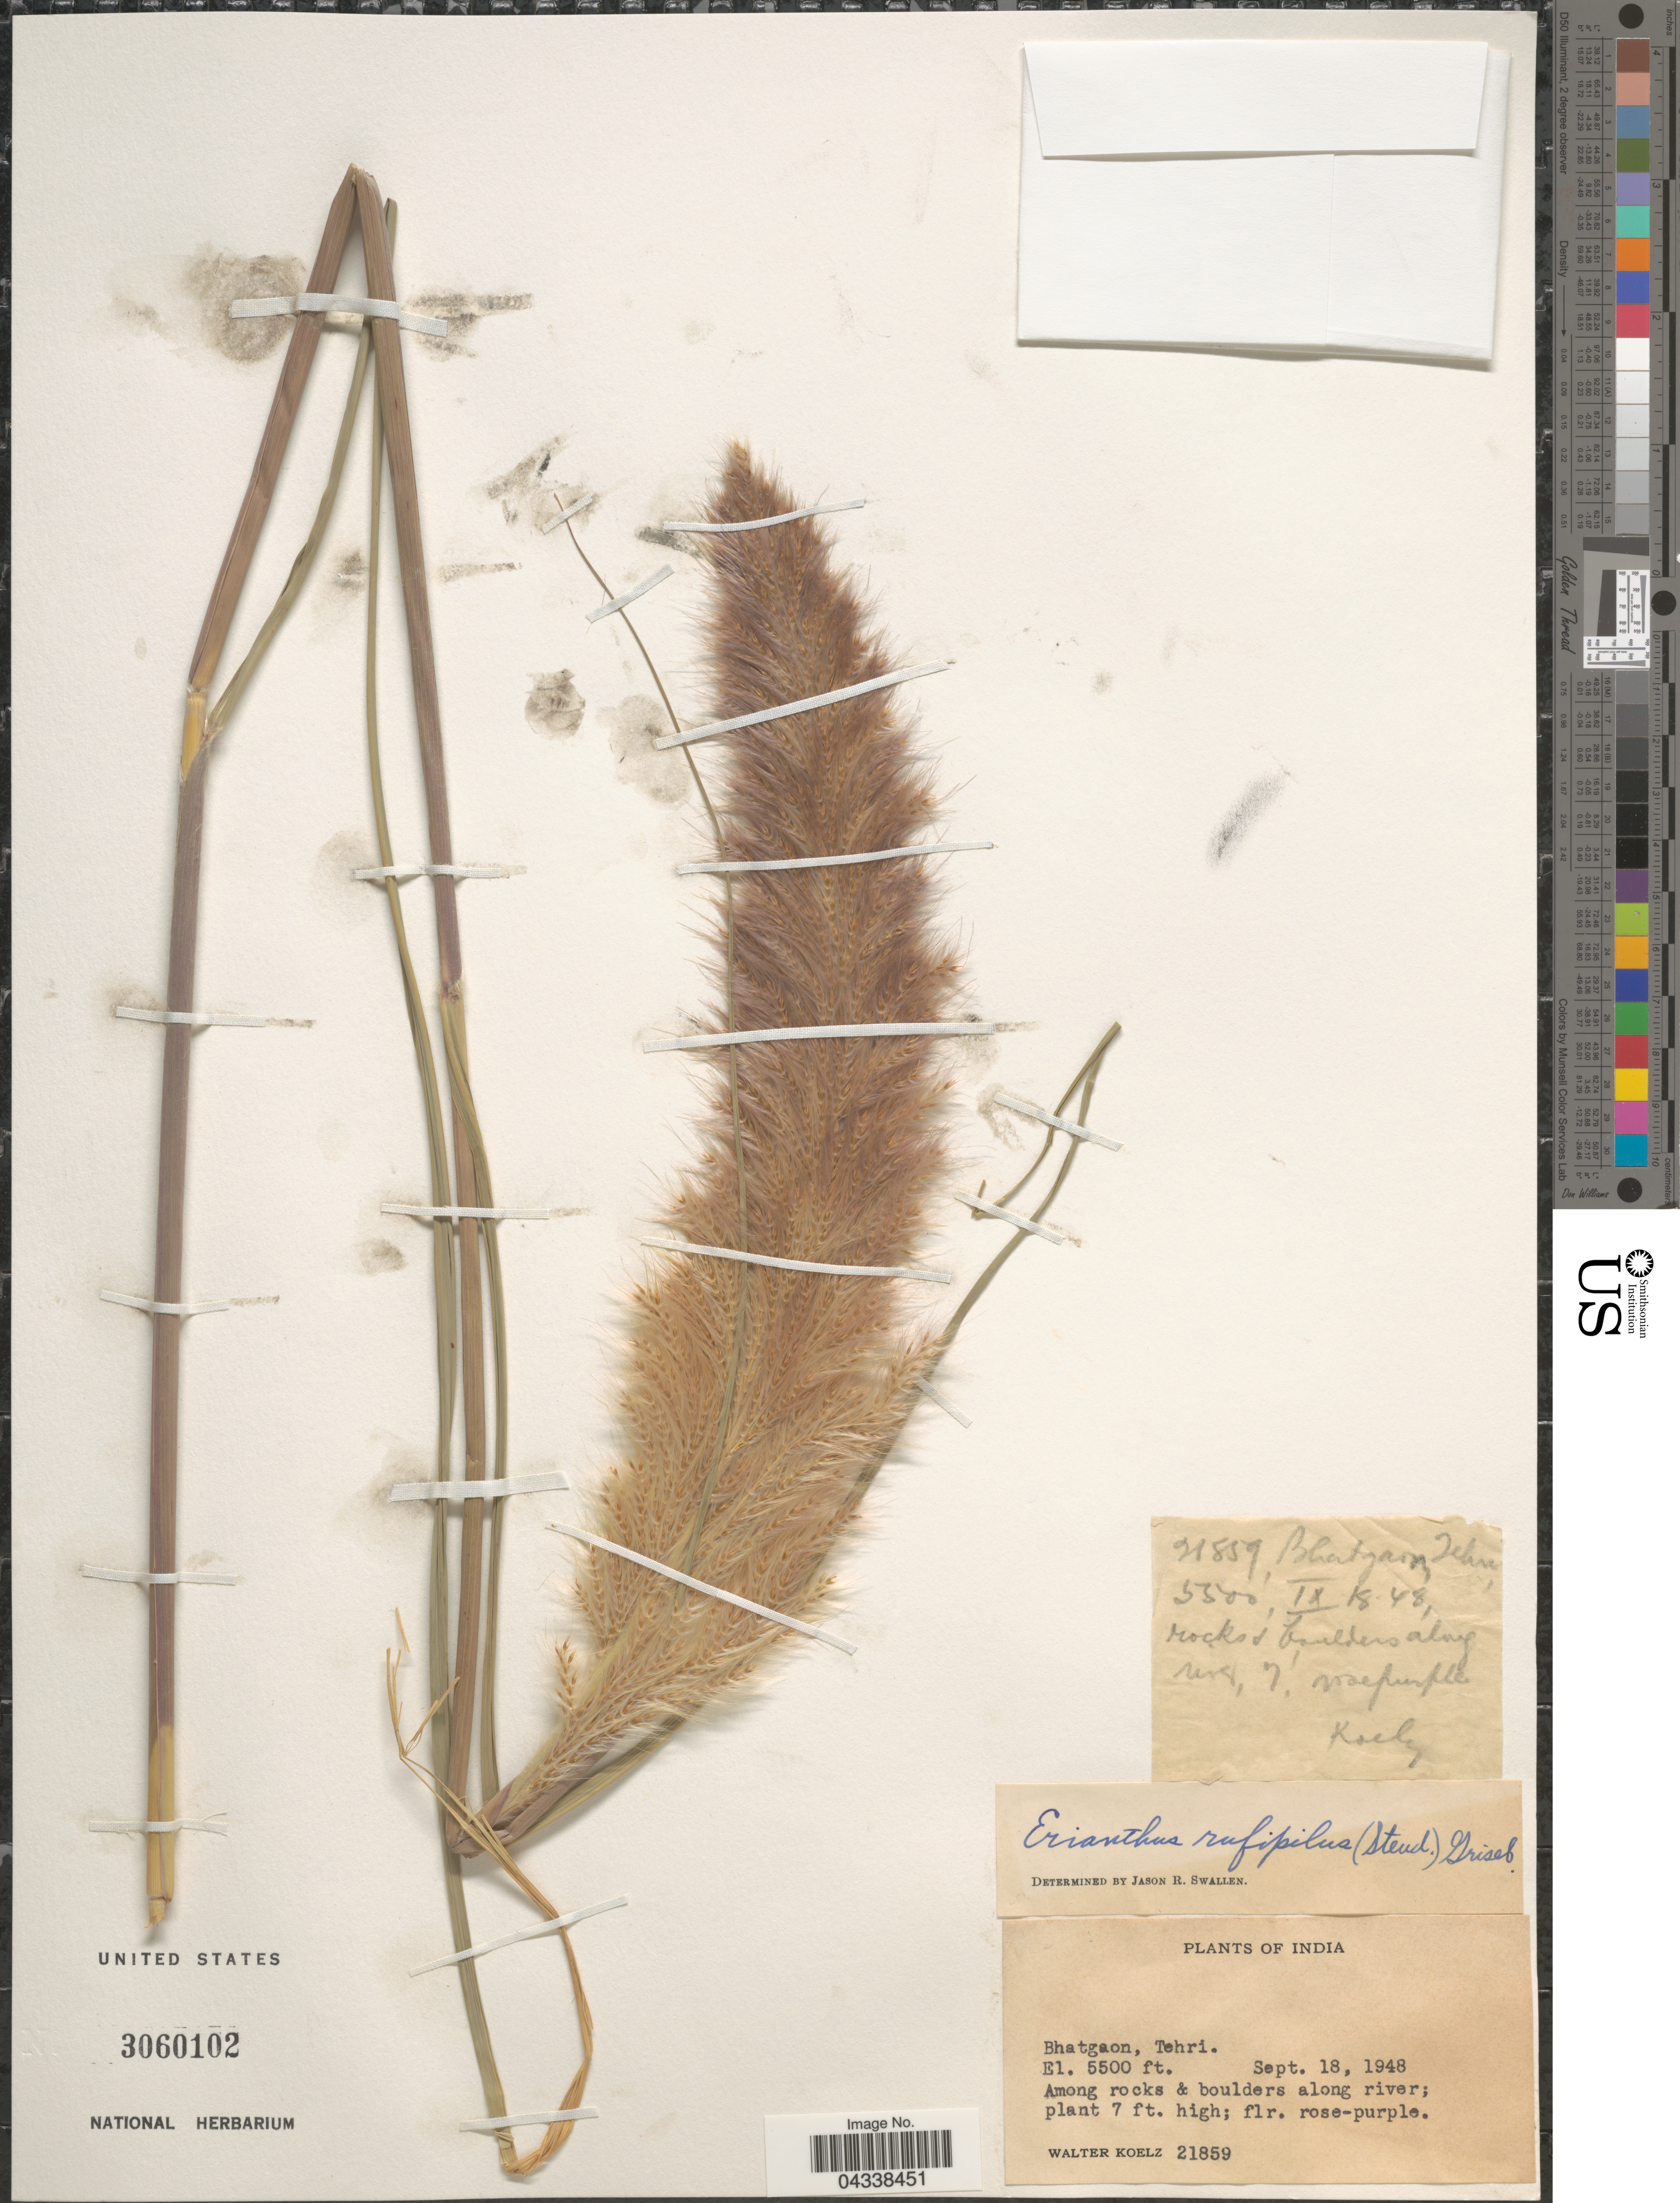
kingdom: Plantae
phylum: Tracheophyta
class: Liliopsida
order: Poales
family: Poaceae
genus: Saccharum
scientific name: Saccharum rufipilum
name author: Steud.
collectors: W. N. Koelz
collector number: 21859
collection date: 1948-09-18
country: India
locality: Bhatgaon, Tehri. Among rocks & boulders along river.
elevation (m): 1676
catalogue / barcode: US 3060102